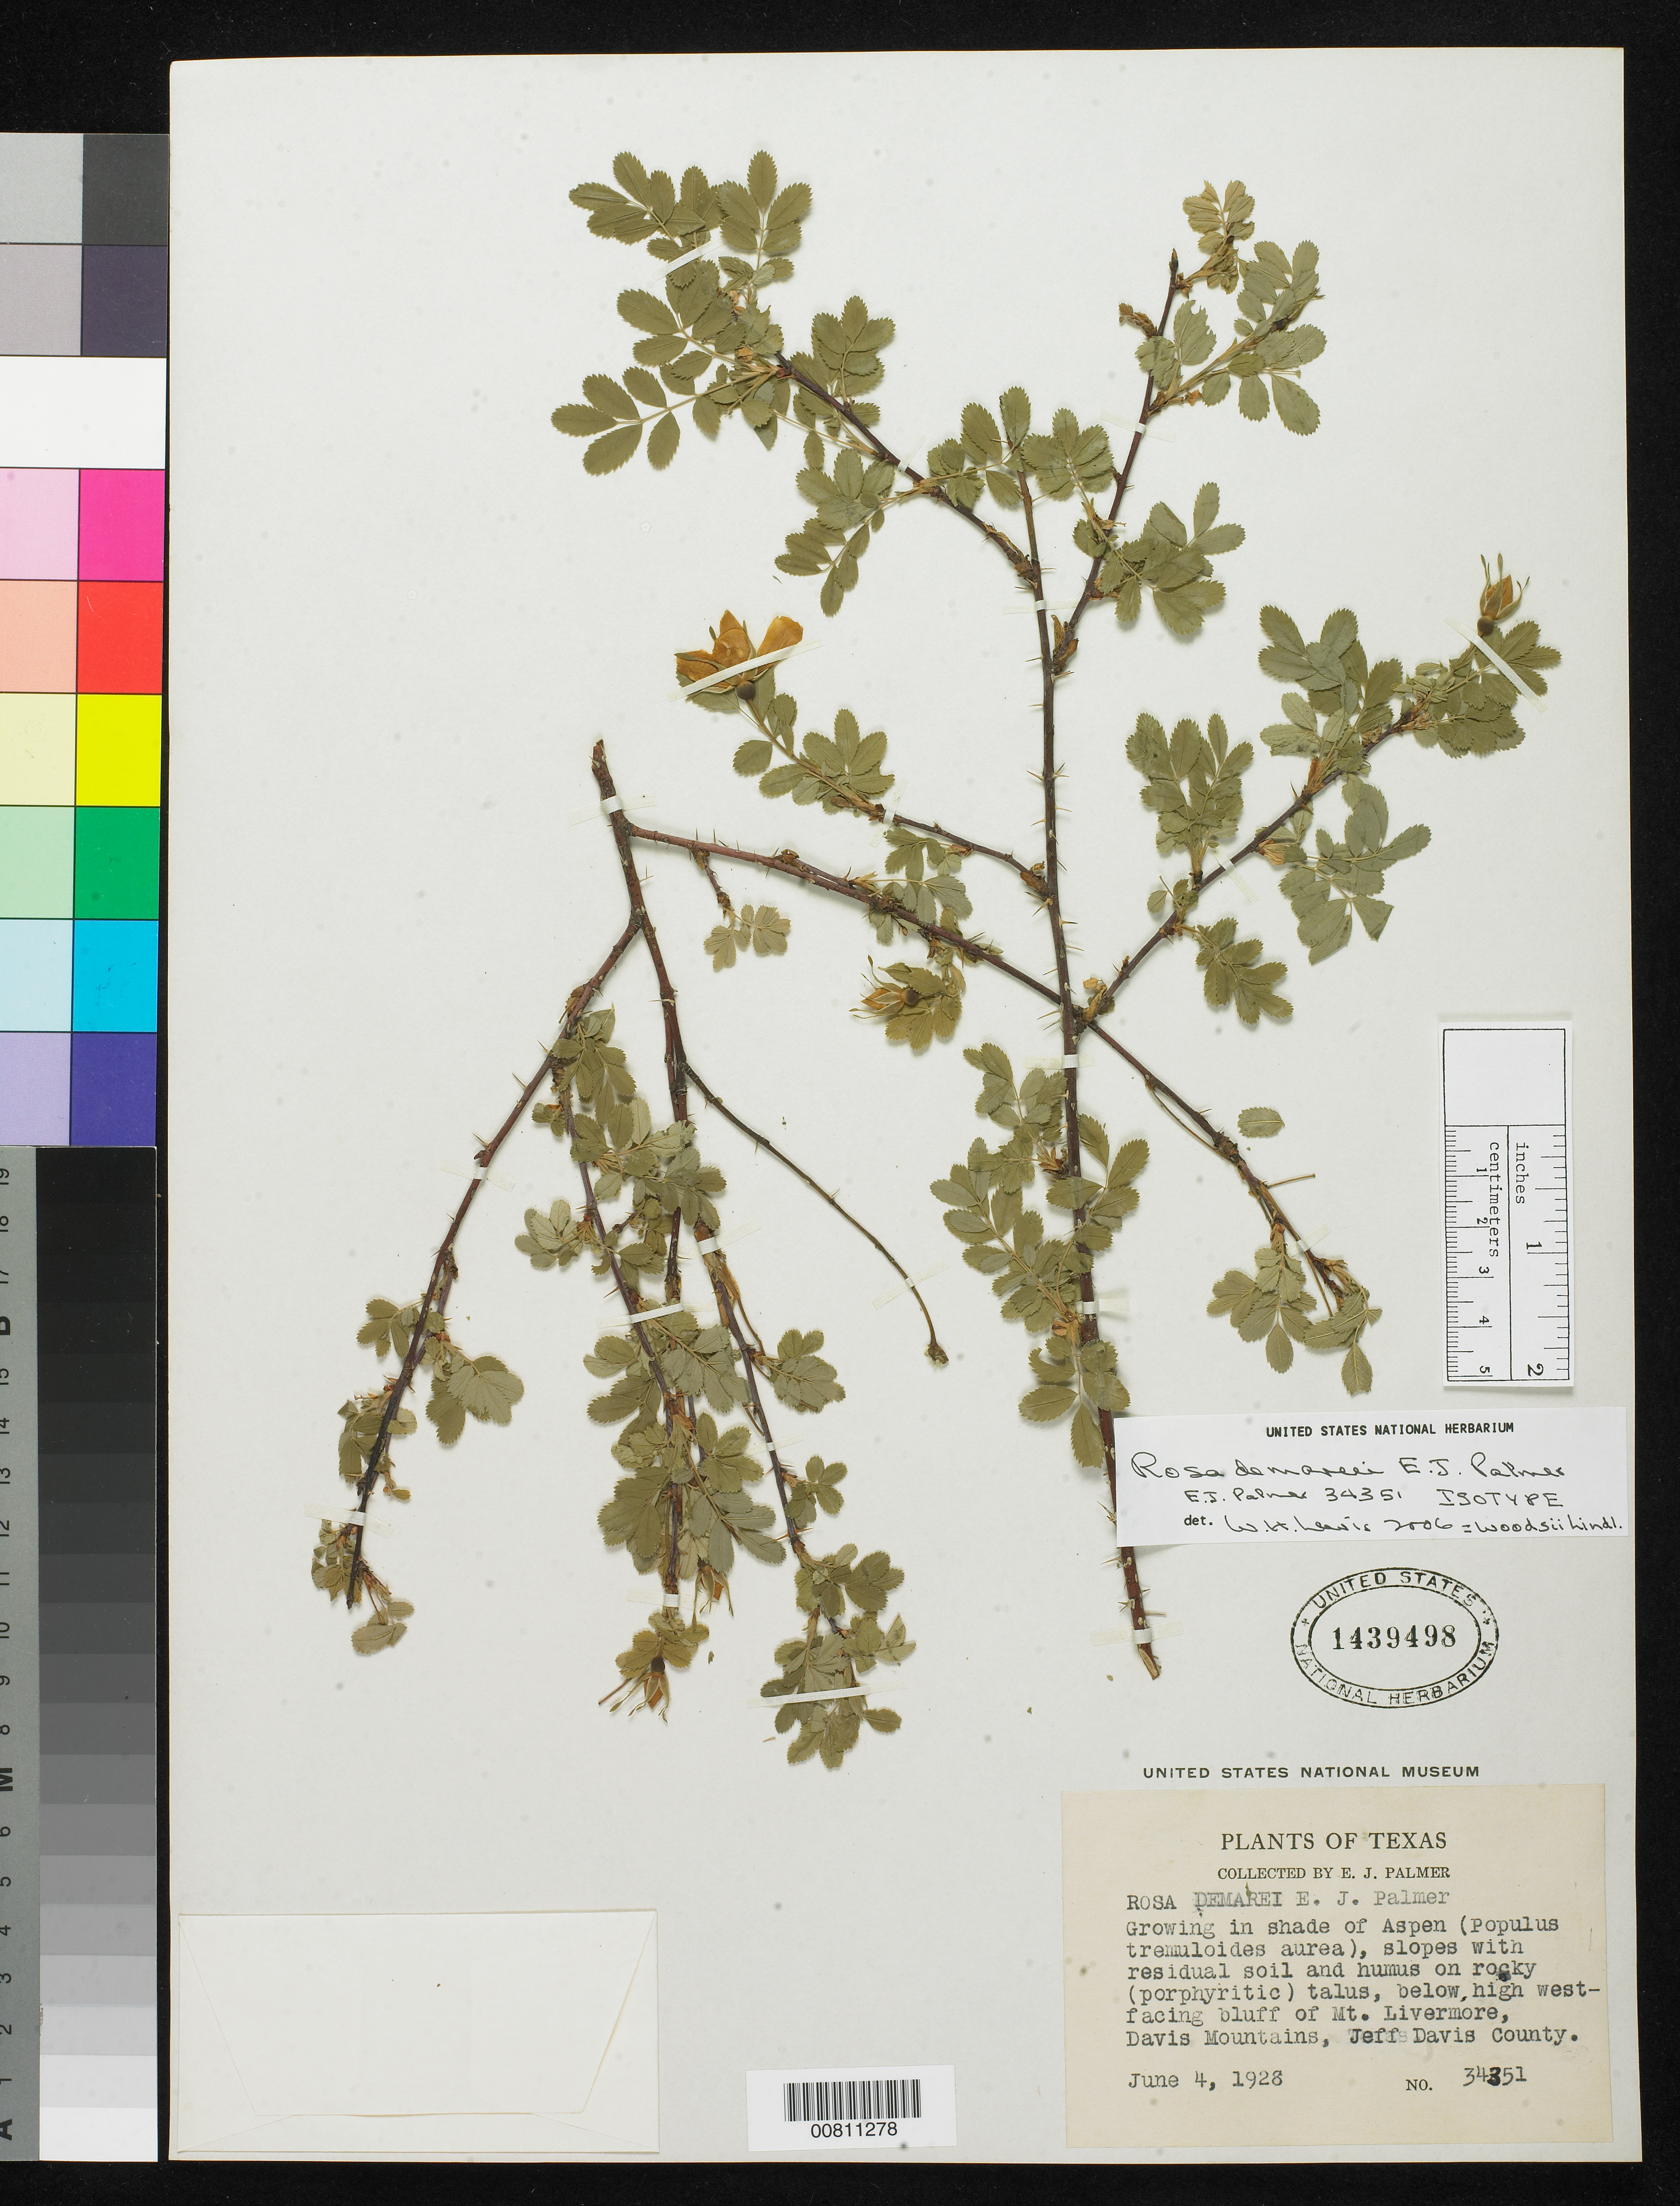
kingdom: Plantae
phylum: Tracheophyta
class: Magnoliopsida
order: Rosales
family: Rosaceae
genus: Rosa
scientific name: Rosa demareii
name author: E.J. Palmer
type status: Isotype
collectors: E. J. Palmer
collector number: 34351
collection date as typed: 04 Jun 1928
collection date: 1928-06-04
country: United States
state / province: Texas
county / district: Jeff Davis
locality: Below high west-facing bluff of Mt. Livermore, Davis Mountains, Jeff Davis county.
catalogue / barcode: US 1439498